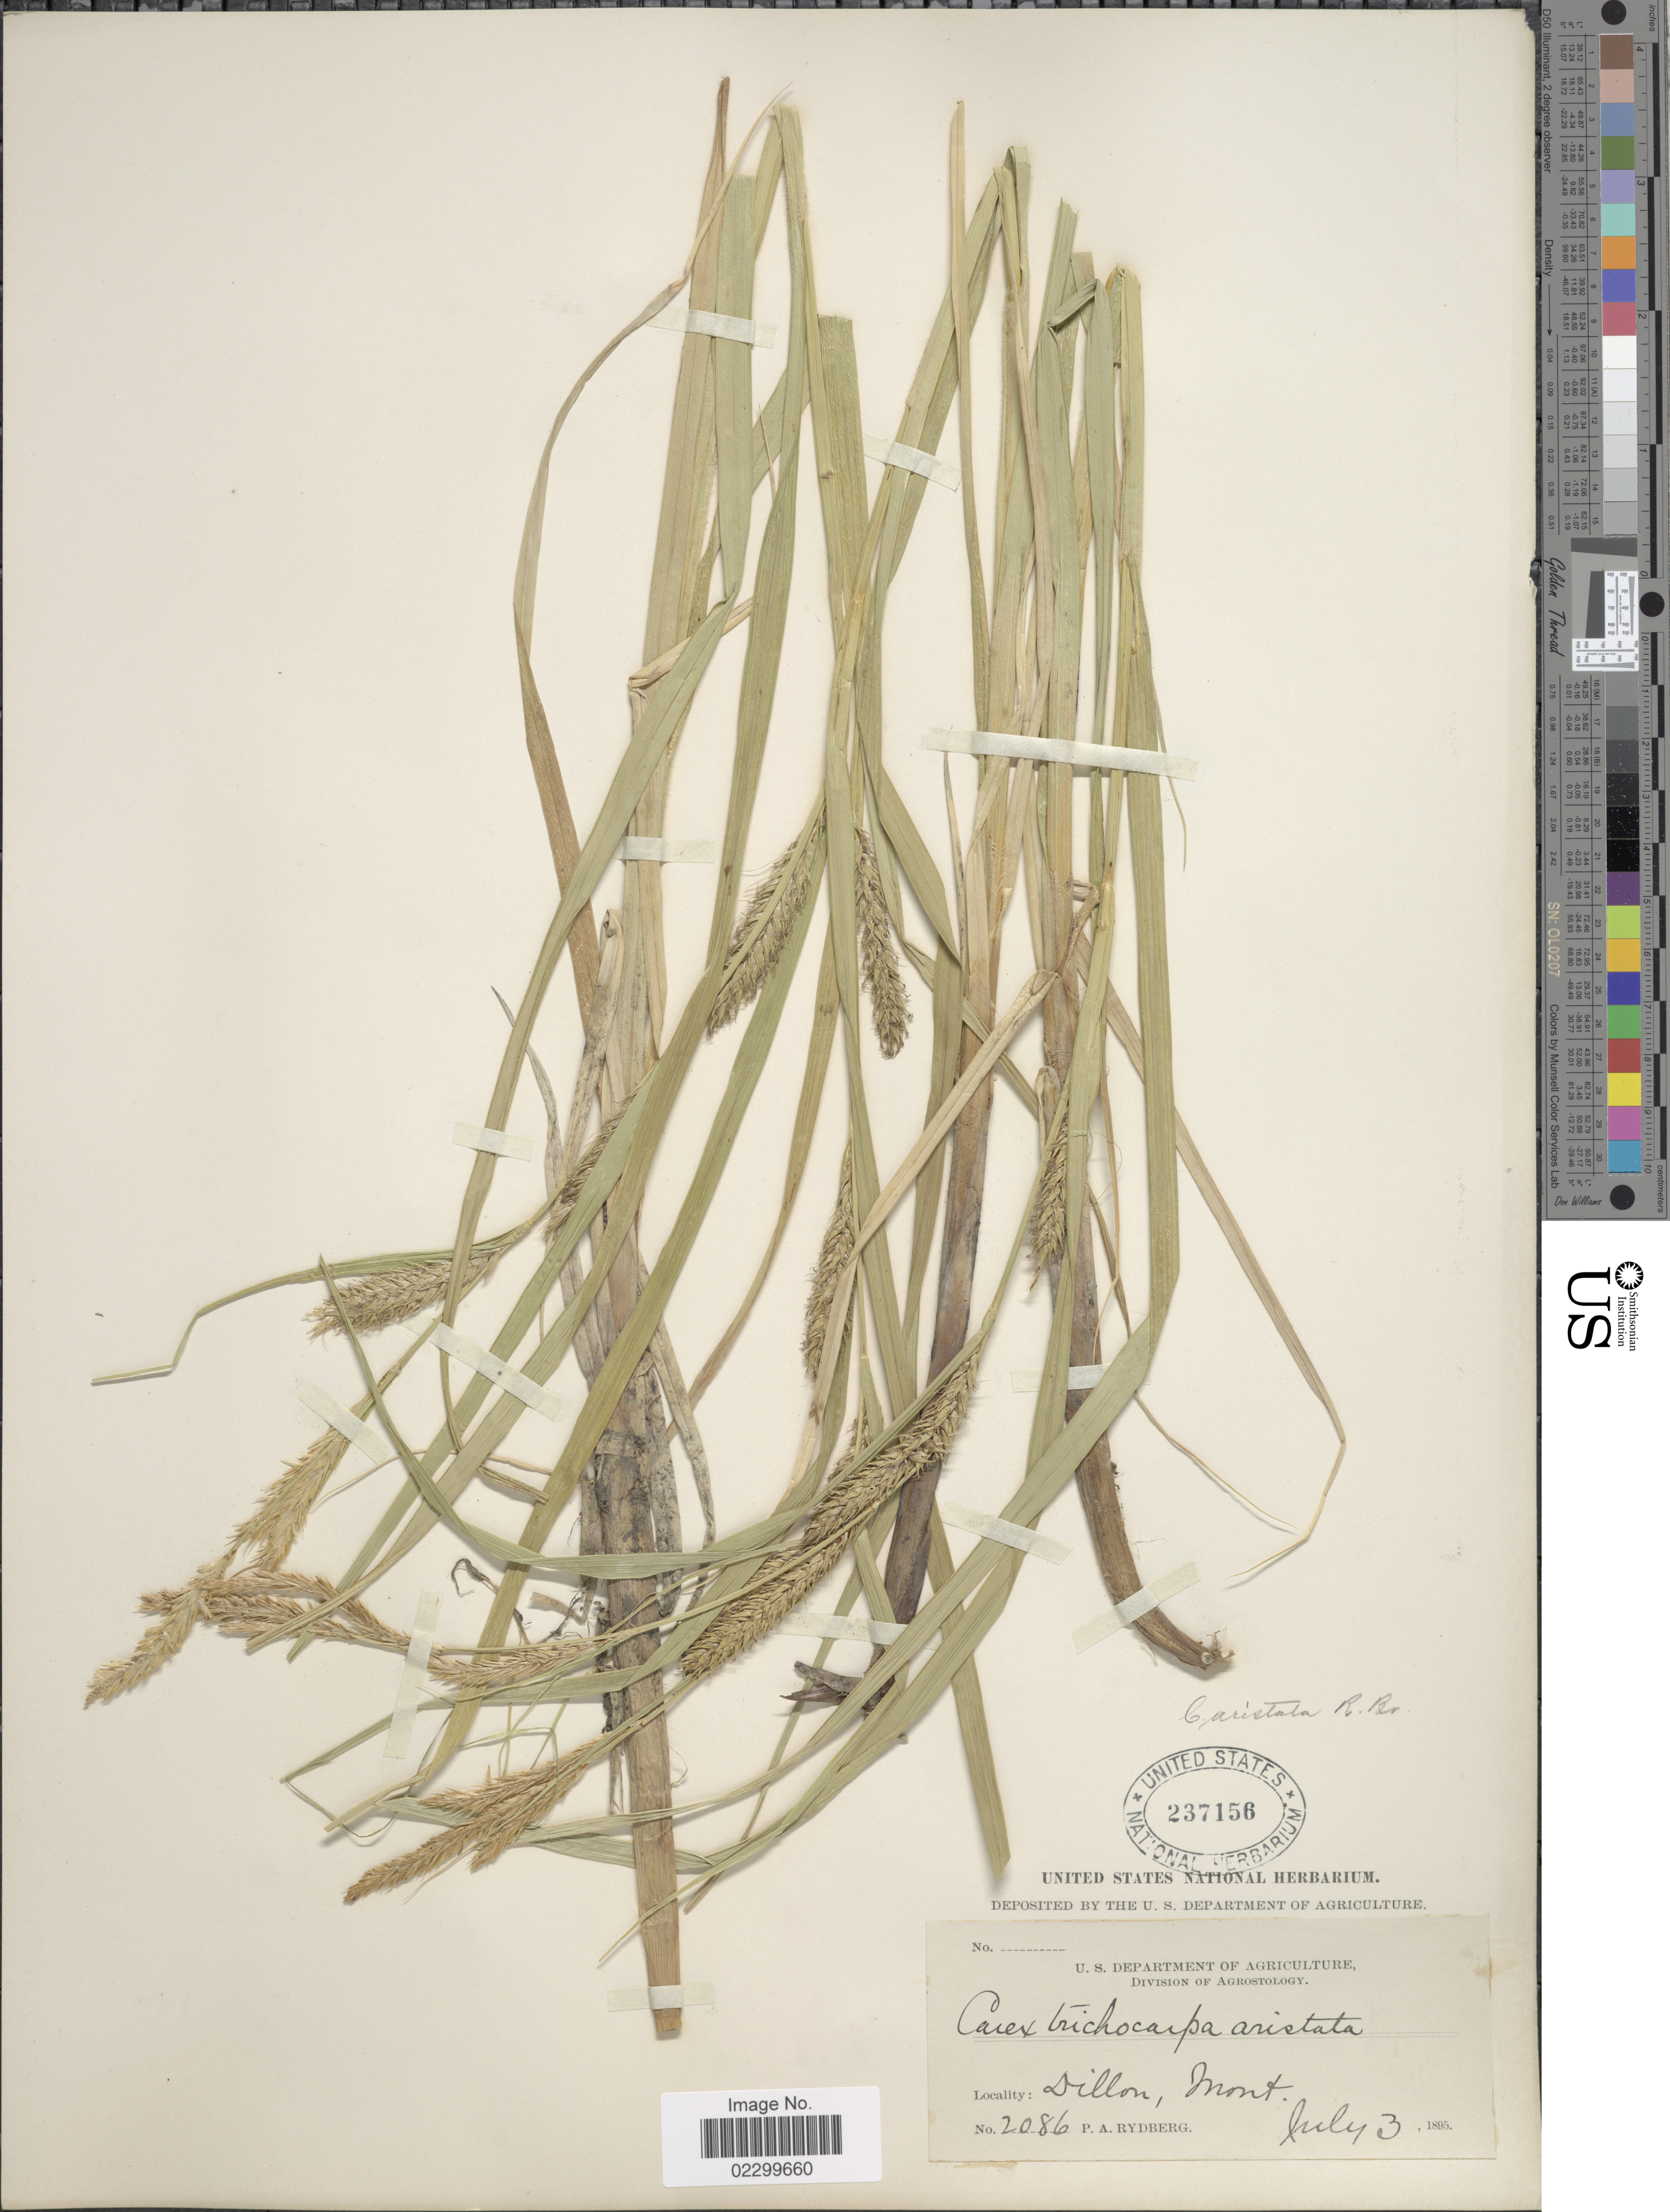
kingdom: Plantae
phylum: Tracheophyta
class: Liliopsida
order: Poales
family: Cyperaceae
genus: Carex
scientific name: Carex atherodes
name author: Spreng.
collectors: P. A. Rydberg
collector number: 2086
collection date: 1895-07-03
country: United States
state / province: Montana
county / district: Beaverhead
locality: Dillon.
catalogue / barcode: US 237156